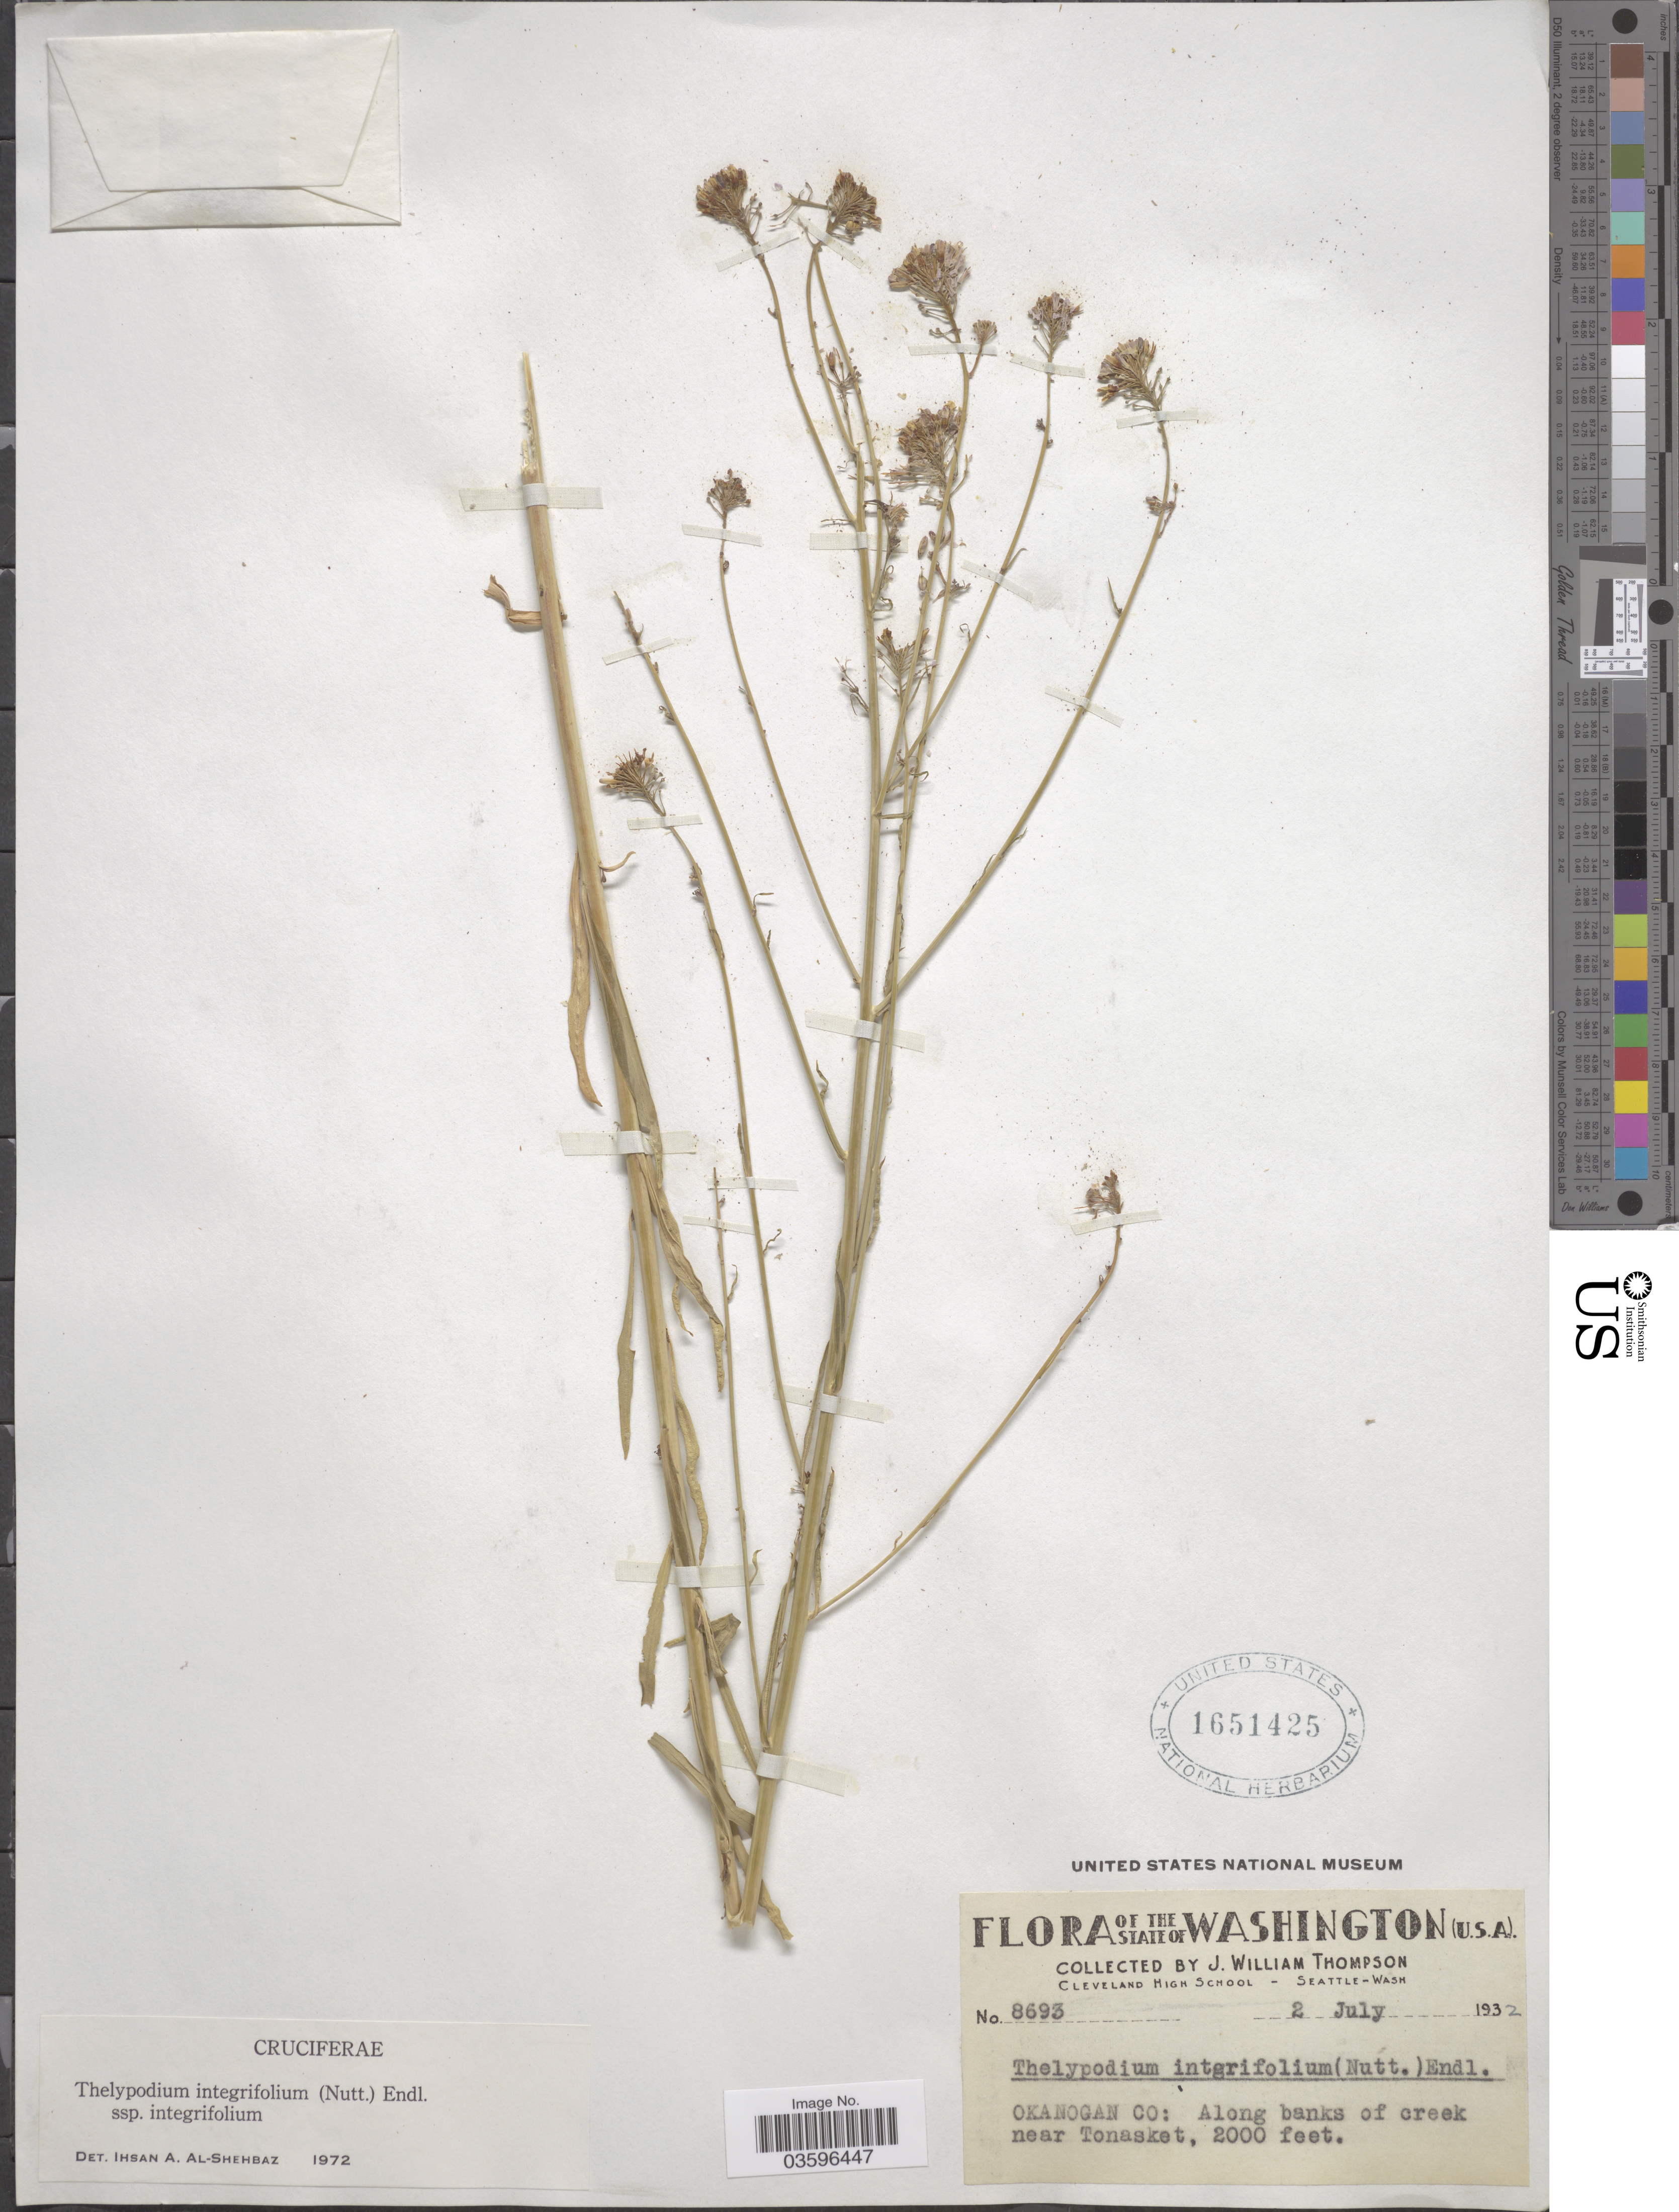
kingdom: Plantae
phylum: Tracheophyta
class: Magnoliopsida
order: Brassicales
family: Brassicaceae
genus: Thelypodium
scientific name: Thelypodium integrifolium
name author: (Nutt.) Endl.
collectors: J. W. Thompson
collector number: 8693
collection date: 1932-07-02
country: United States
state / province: Washington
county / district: Okanogan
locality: Okanogan Co: Along banks of creek near Tonasket.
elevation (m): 610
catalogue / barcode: US 1651425